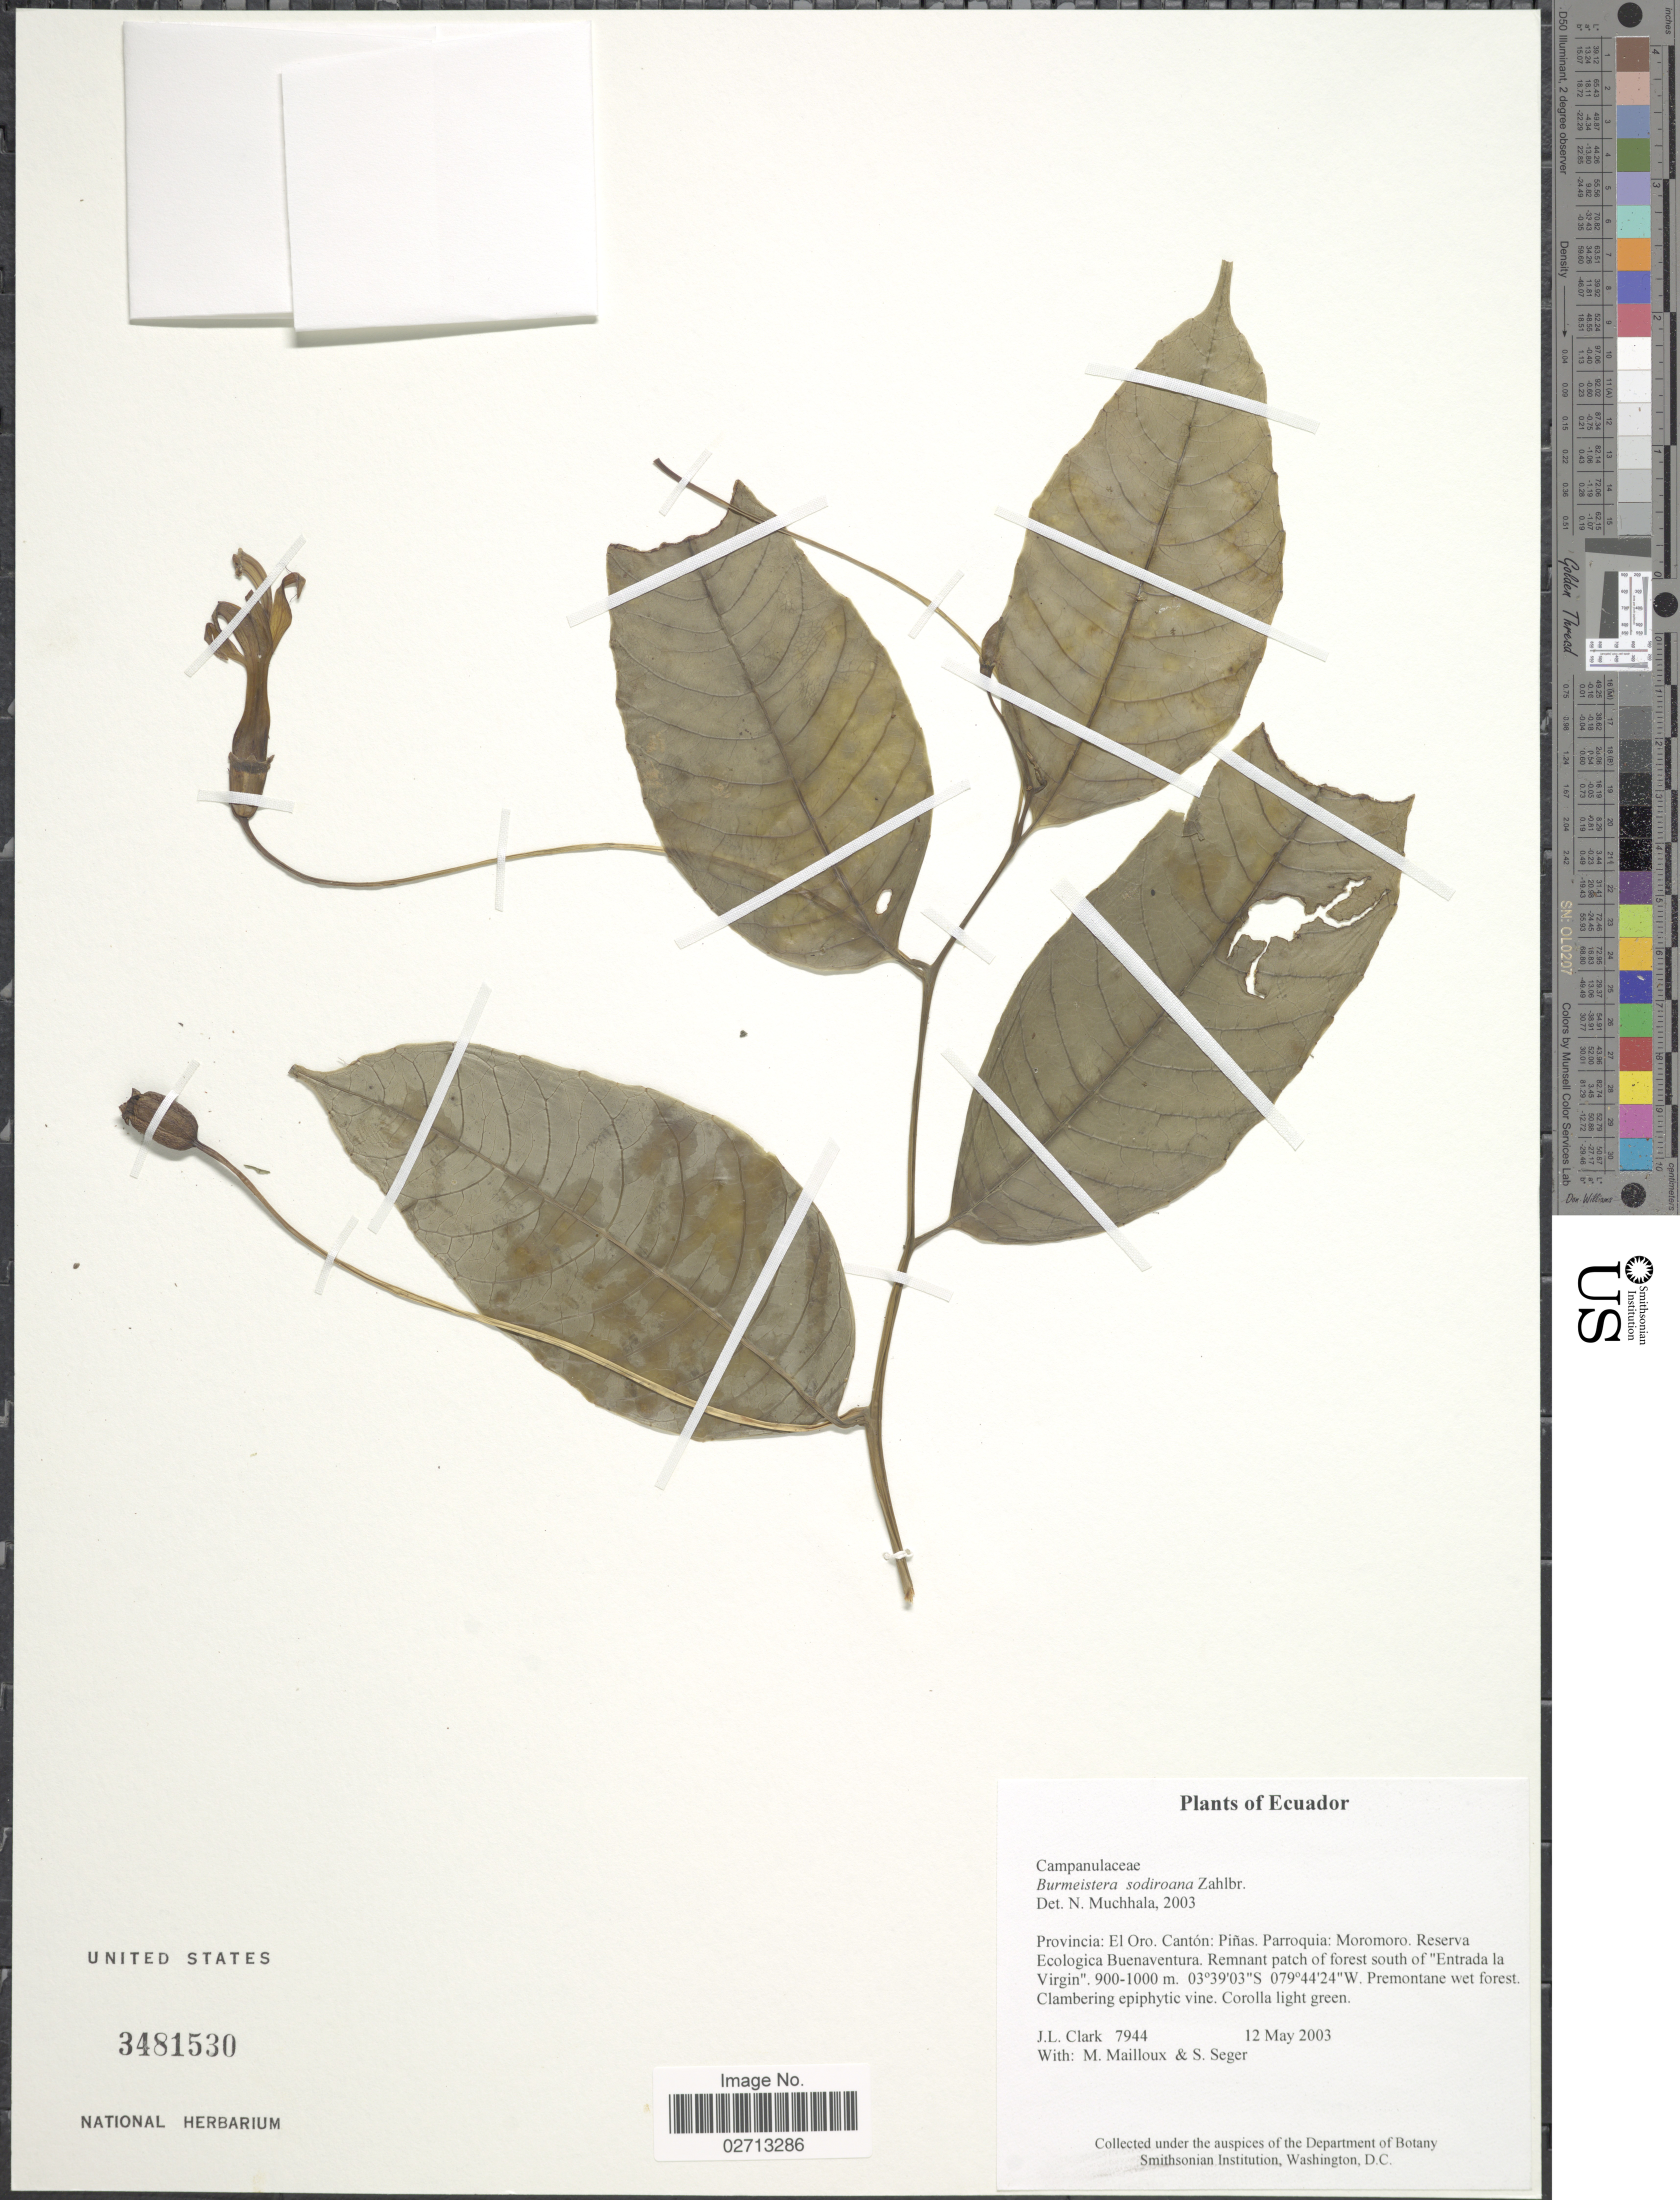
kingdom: Plantae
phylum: Tracheophyta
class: Magnoliopsida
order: Asterales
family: Campanulaceae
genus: Burmeistera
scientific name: Burmeistera sodiroana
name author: Zahlbr.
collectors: J. L. Clark, M. Mailloux & S. Seger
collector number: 7944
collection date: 2003-05-12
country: Ecuador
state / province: El Oro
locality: Cantón: Piñas. Parroquia: Moromoro. Reserva Ecologica Buenaventura.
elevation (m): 900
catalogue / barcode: US 3481530